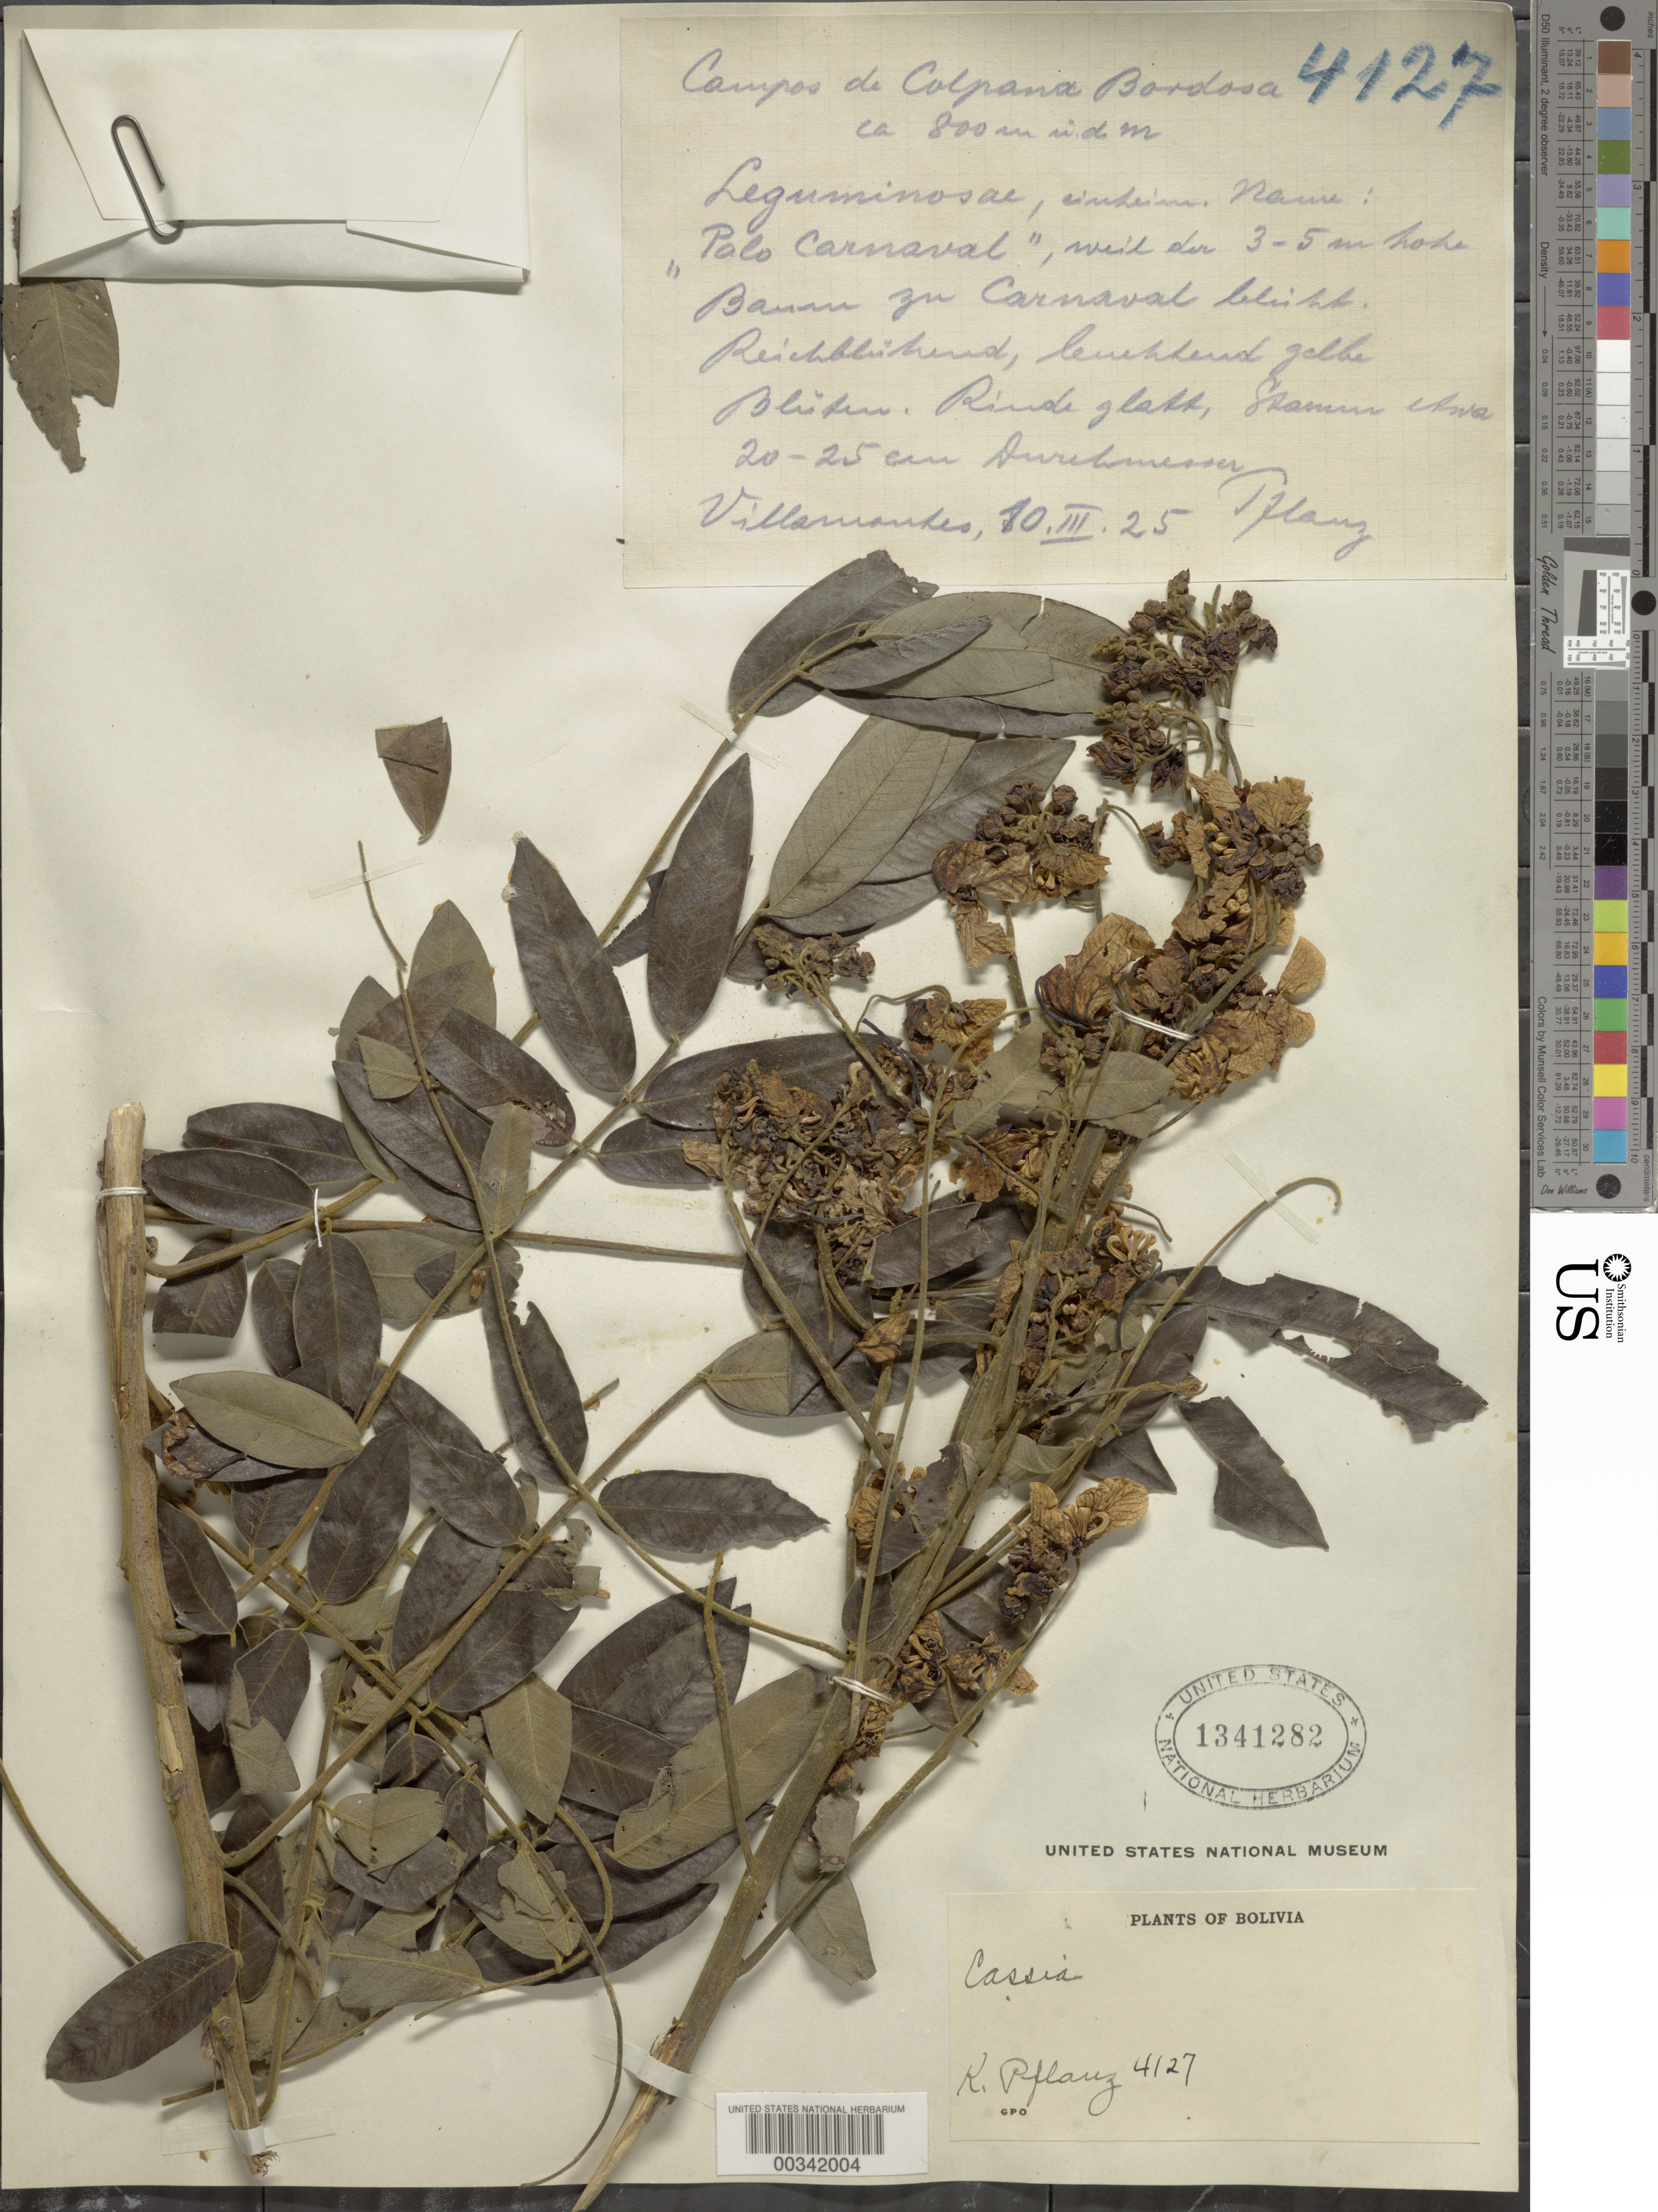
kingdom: Plantae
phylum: Tracheophyta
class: Magnoliopsida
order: Fabales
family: Fabaceae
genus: Senna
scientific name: Senna spectabilis var. spectabilis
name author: (DC.) H.S. Irwin & Barneby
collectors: K. Pflanz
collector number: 4127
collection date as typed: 10 Mar 1925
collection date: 1925-03-10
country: Bolivia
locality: Villa Montes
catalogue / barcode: US 1341282